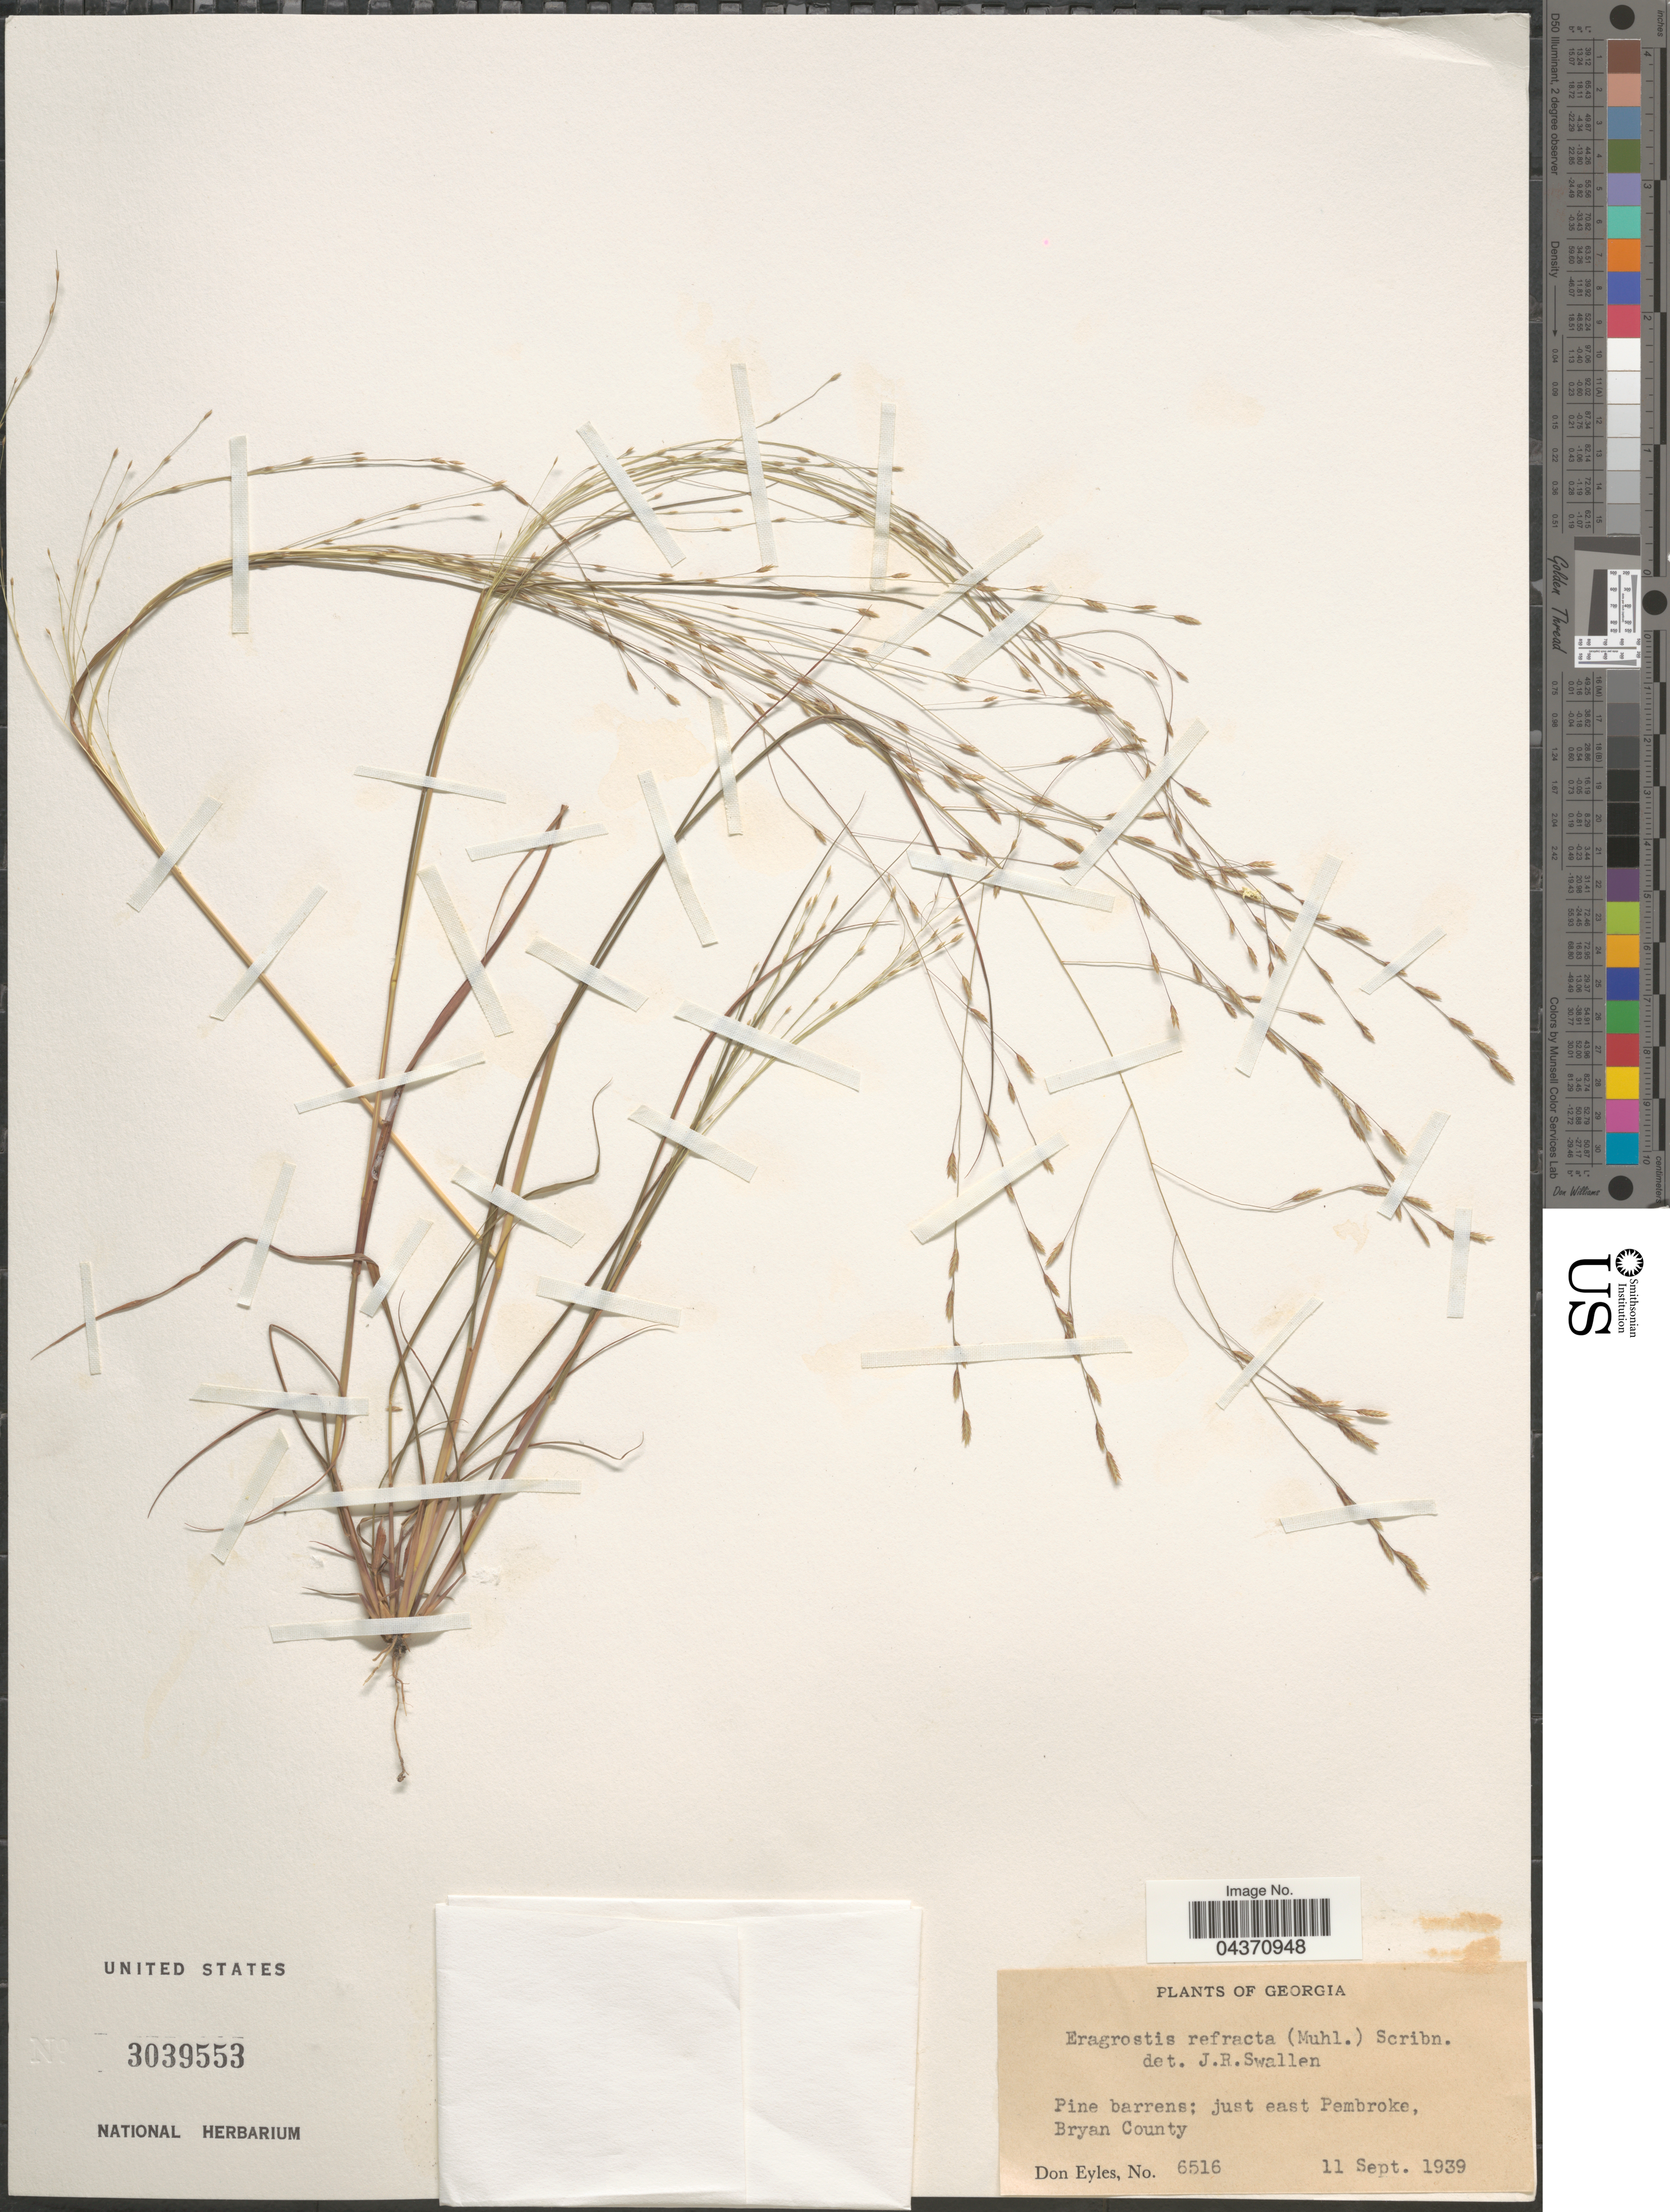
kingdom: Plantae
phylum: Tracheophyta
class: Liliopsida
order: Poales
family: Poaceae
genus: Eragrostis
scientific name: Eragrostis refracta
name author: (Muhl.) Scribn.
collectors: D. Eyles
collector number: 6516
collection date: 1939-09-11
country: United States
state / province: Georgia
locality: Pine barrens: Just east Pembroke, Bryan County.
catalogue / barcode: US 3039553